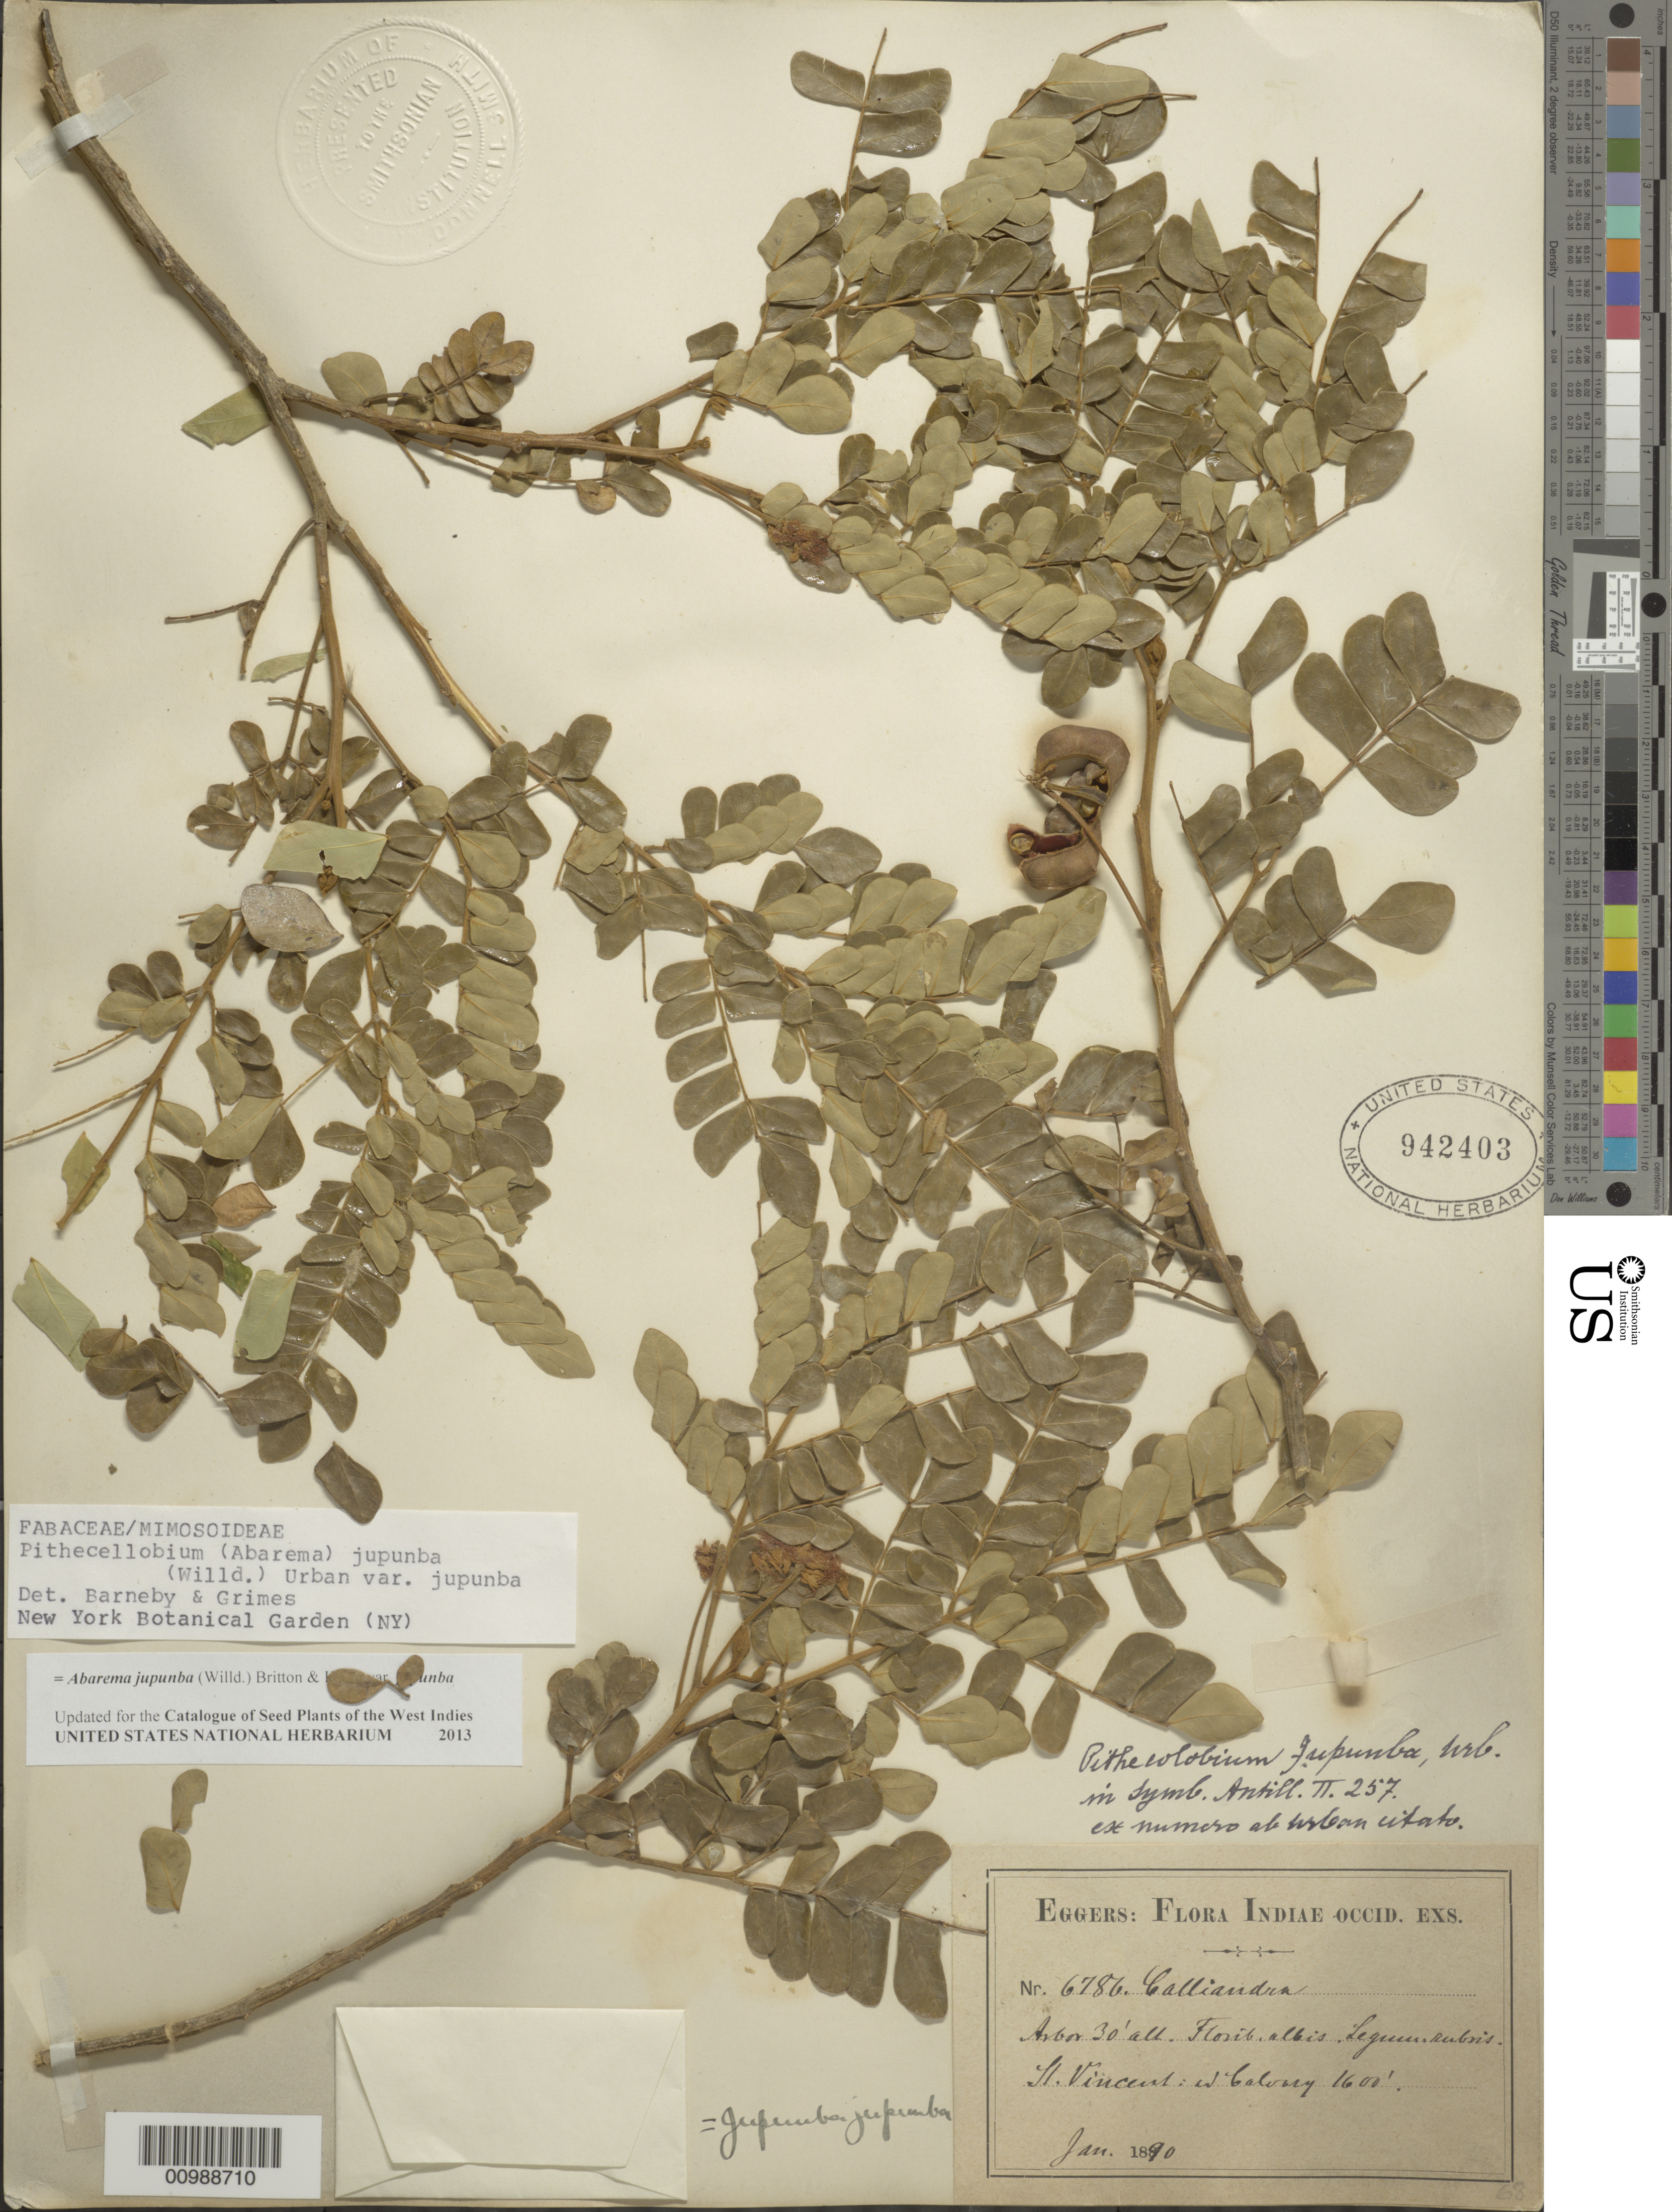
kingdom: Plantae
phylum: Tracheophyta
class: Magnoliopsida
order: Fabales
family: Fabaceae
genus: Abarema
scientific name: Abarema jupunba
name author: (Willd.) Britton & Killip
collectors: H. F. A. von Eggers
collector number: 6786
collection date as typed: Jan 1890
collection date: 1890-01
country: St. Vincent - Grenadines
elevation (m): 488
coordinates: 0 N, 0 E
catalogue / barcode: US 942403